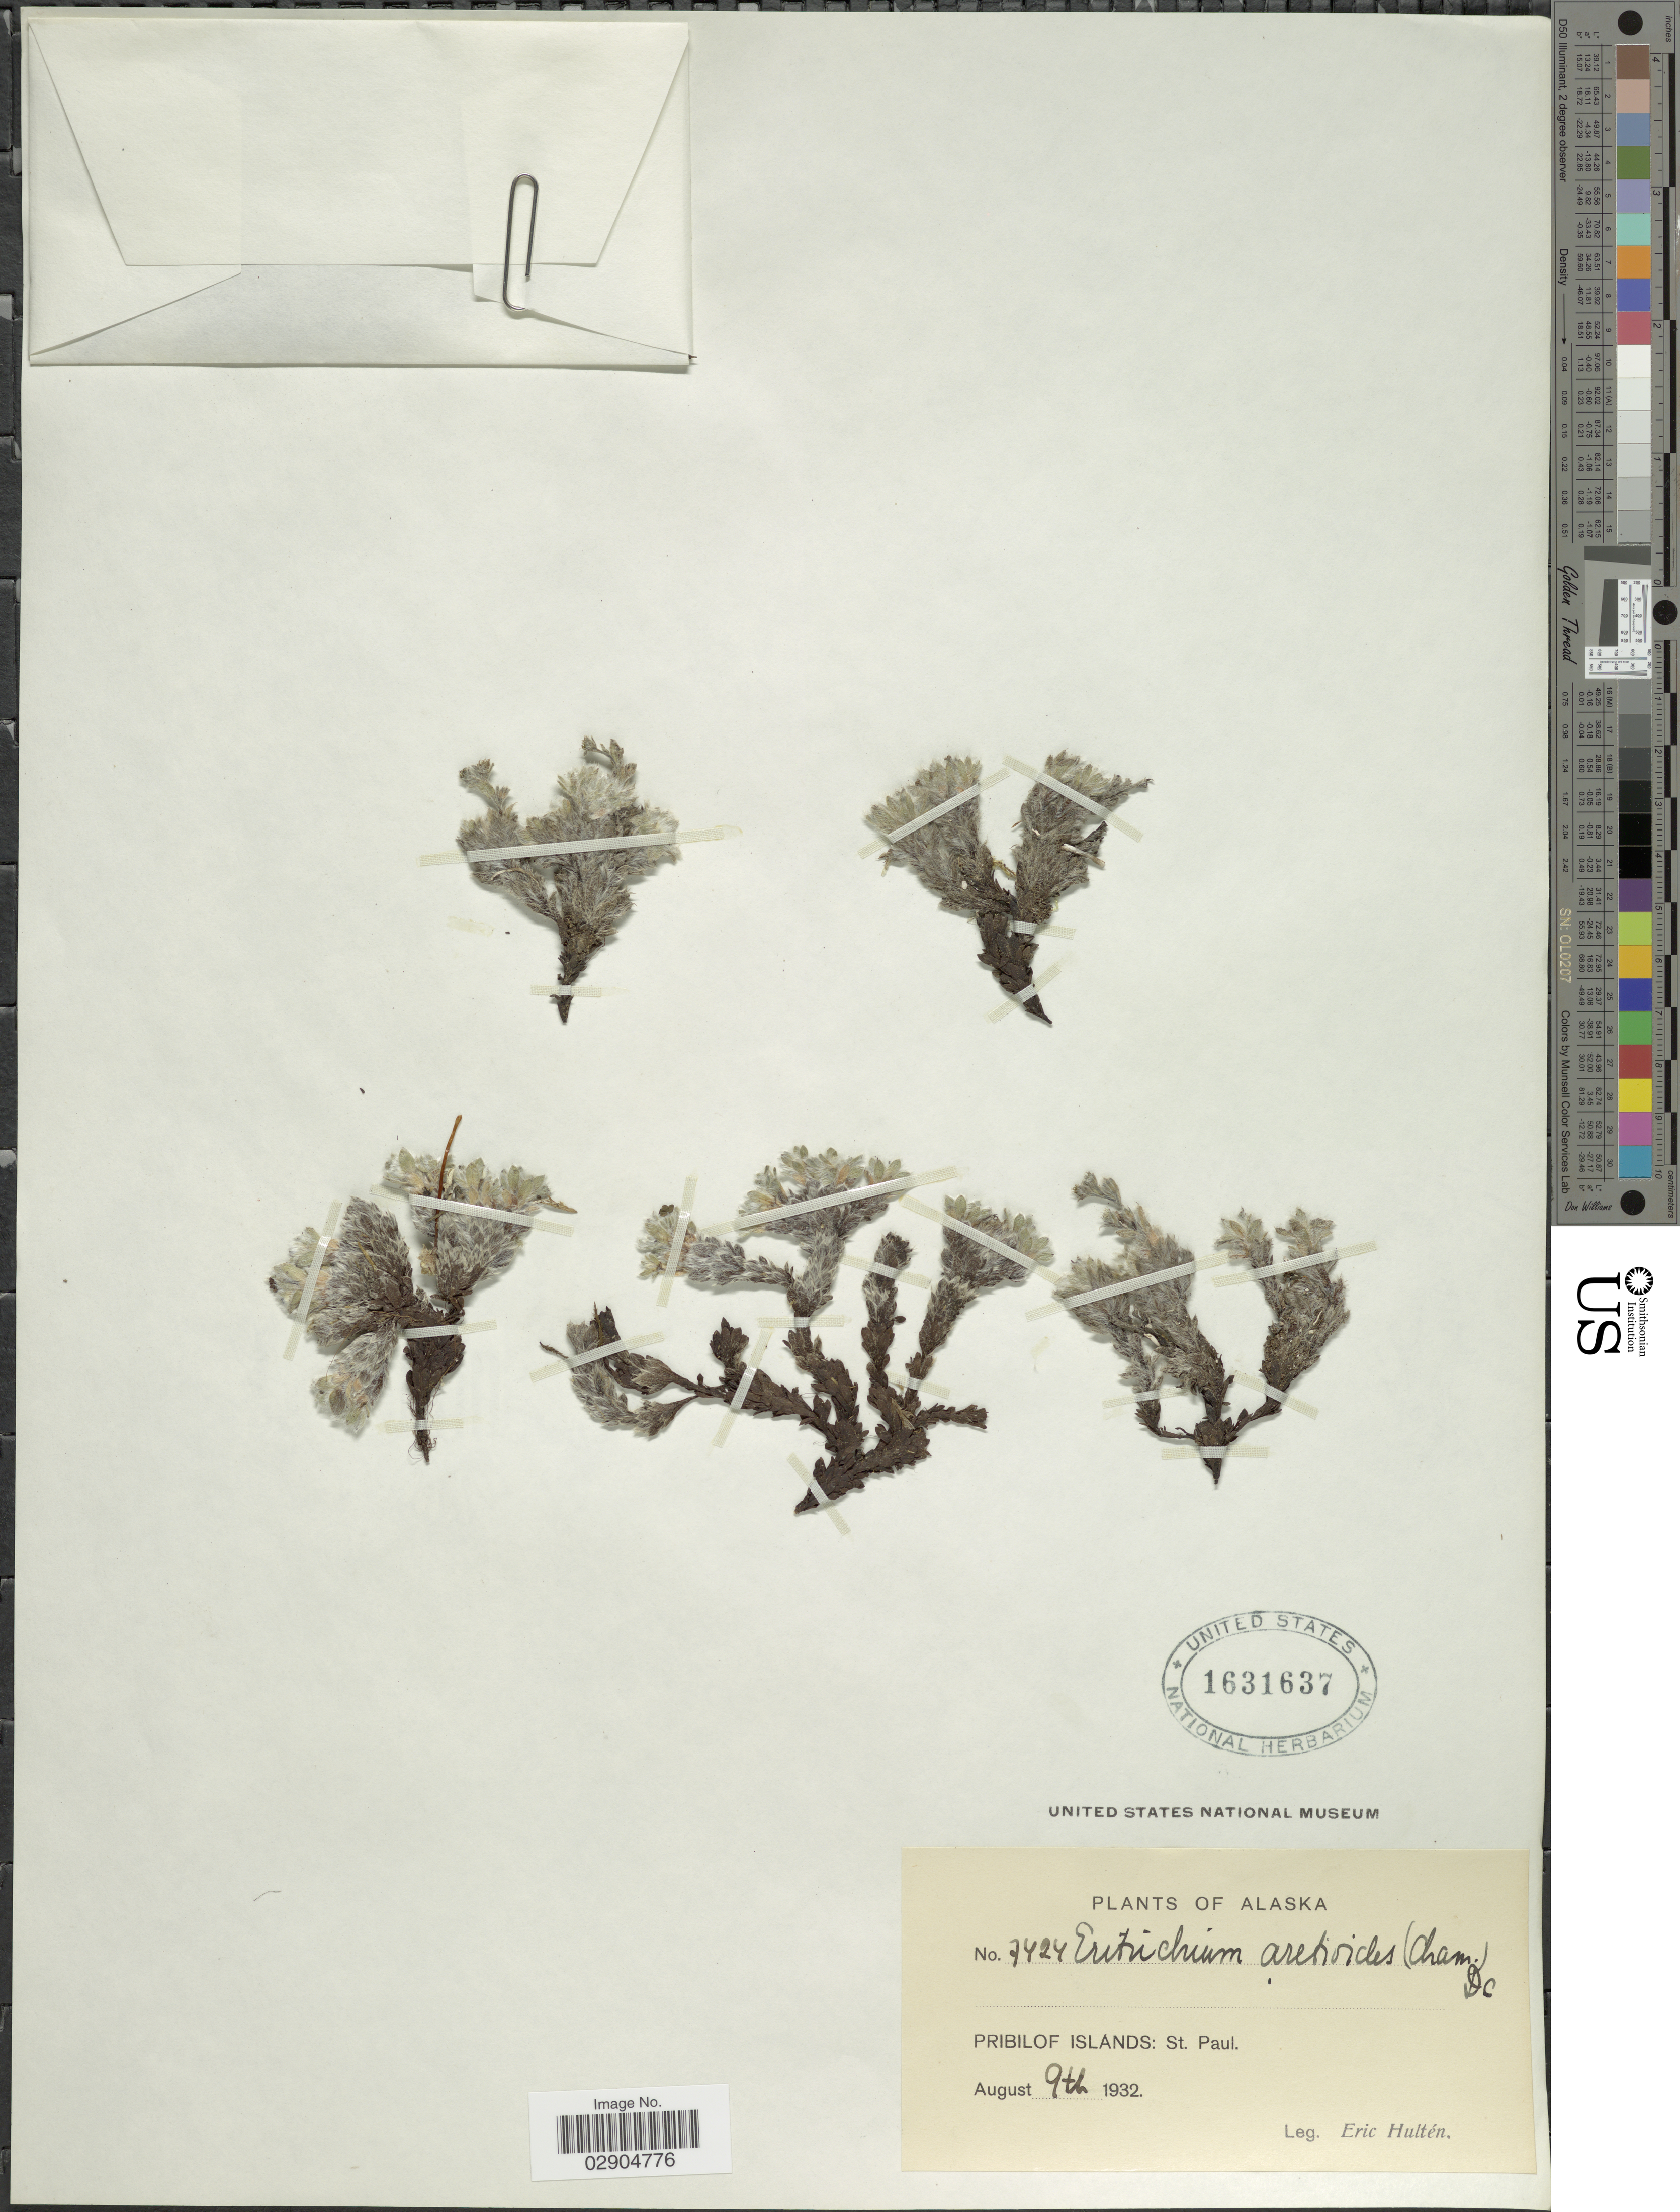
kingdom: Plantae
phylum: Tracheophyta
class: Magnoliopsida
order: Boraginales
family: Boraginaceae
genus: Eritrichium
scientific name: Eritrichium aretioides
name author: (Cham.) DC.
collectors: E. G. Hultén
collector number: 7424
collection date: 1932-08-09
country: United States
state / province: Alaska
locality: Pribilof Islands: St. Paul.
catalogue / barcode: US 1631637